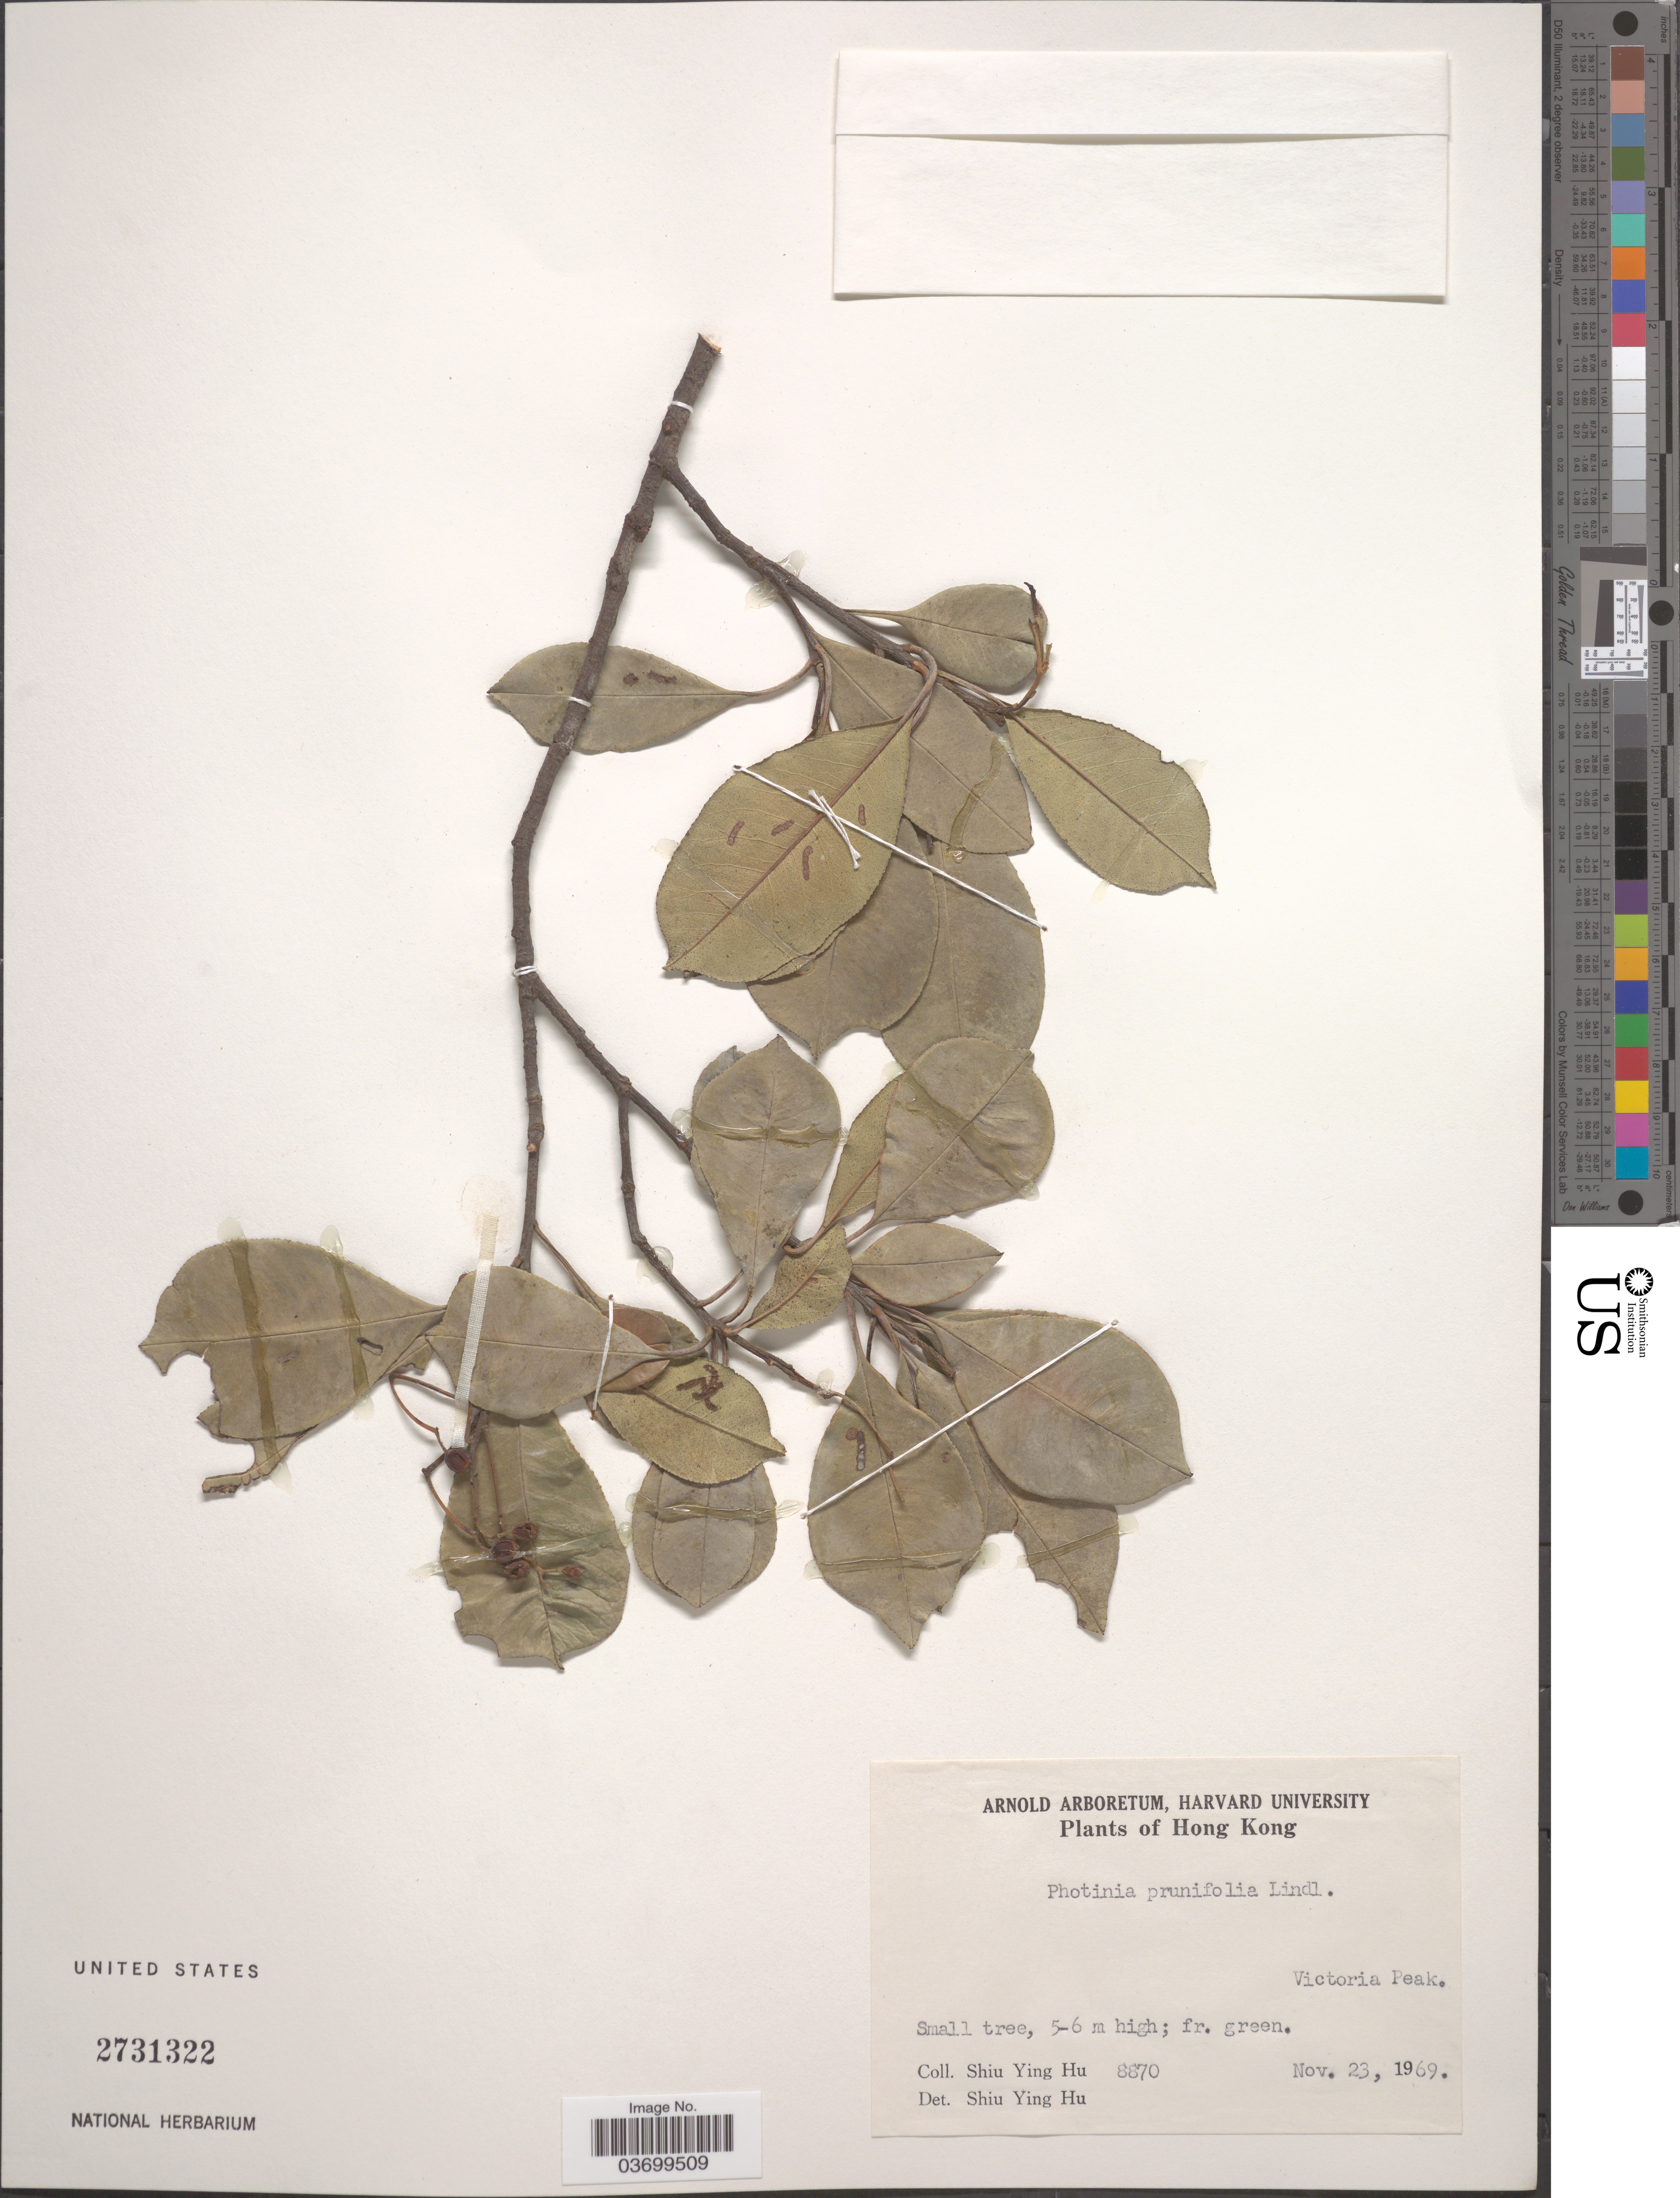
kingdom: Plantae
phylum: Tracheophyta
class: Magnoliopsida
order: Rosales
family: Rosaceae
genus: Photinia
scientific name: Photinia prunifolia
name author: (Hook. & Arn.) Lindl.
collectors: S. Y. Hu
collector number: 8870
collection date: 1969-11-23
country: China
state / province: Hong Kong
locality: Victoria Peak.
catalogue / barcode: US 2731322